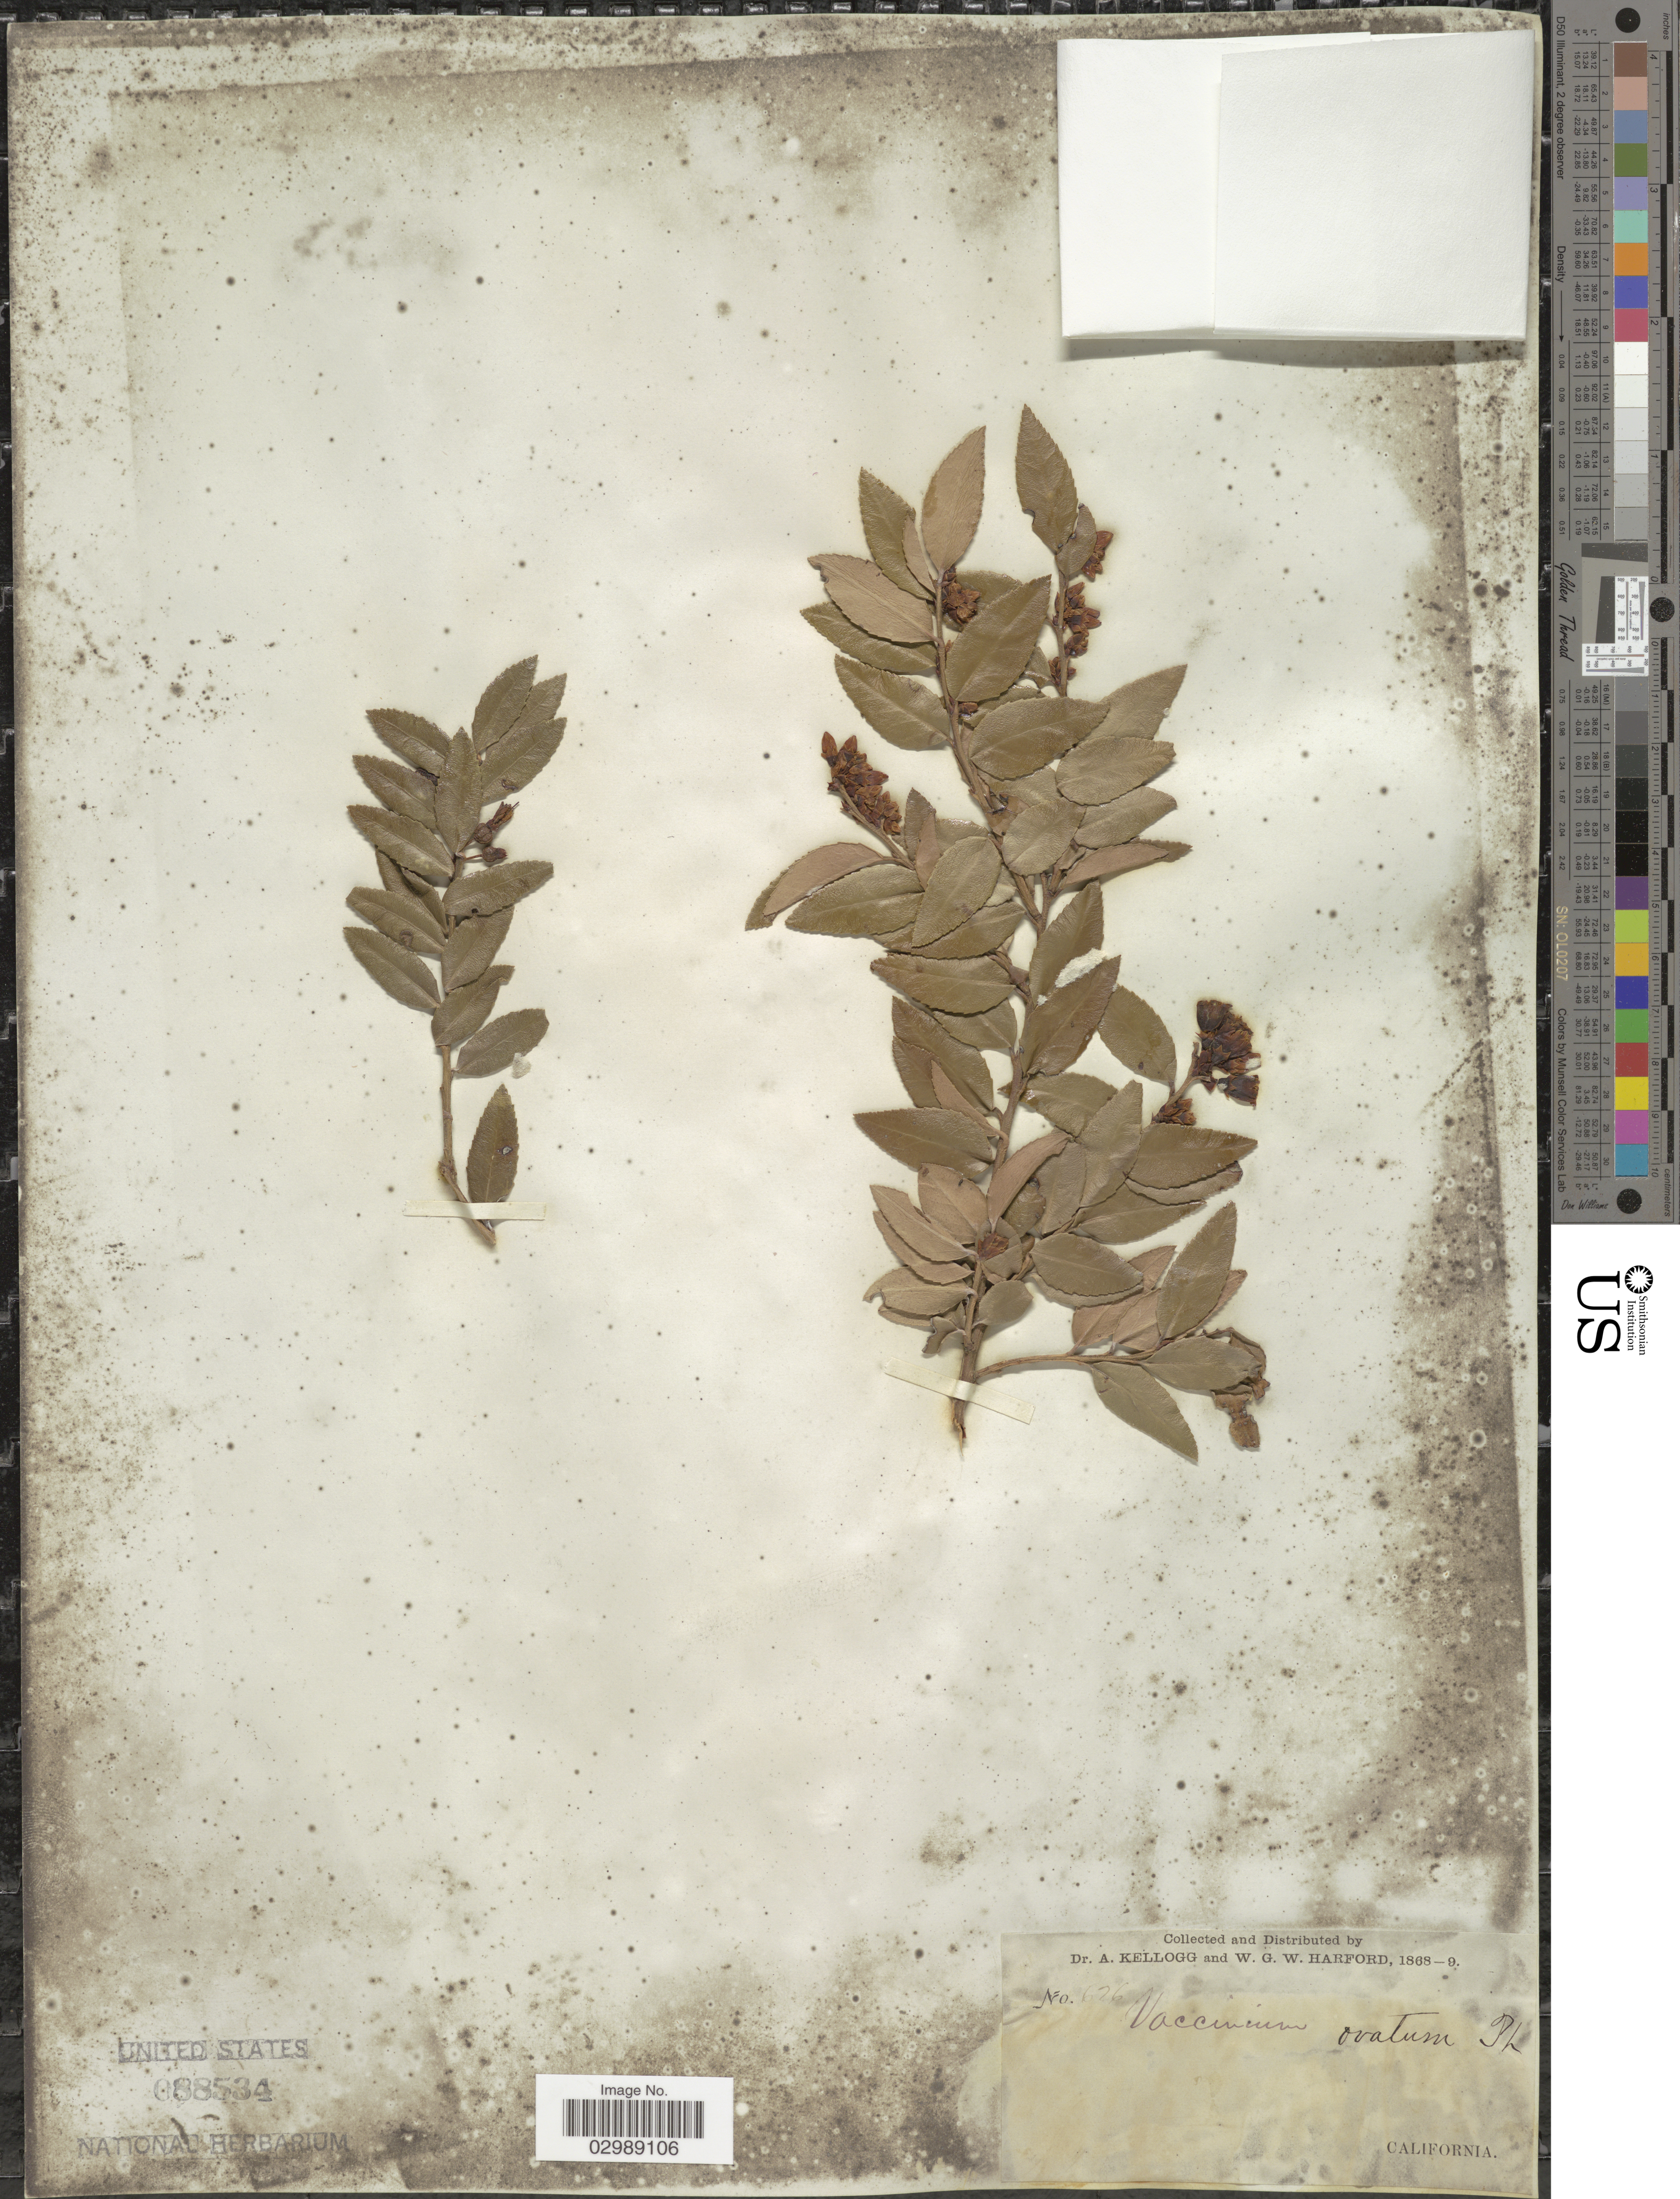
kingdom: Plantae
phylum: Tracheophyta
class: Magnoliopsida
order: Ericales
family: Ericaceae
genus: Vaccinium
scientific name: Vaccinium ovatum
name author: Pursh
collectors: A. Kellogg & W. G. W. Harford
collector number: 626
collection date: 1868/1869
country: United States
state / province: California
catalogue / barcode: US 88534